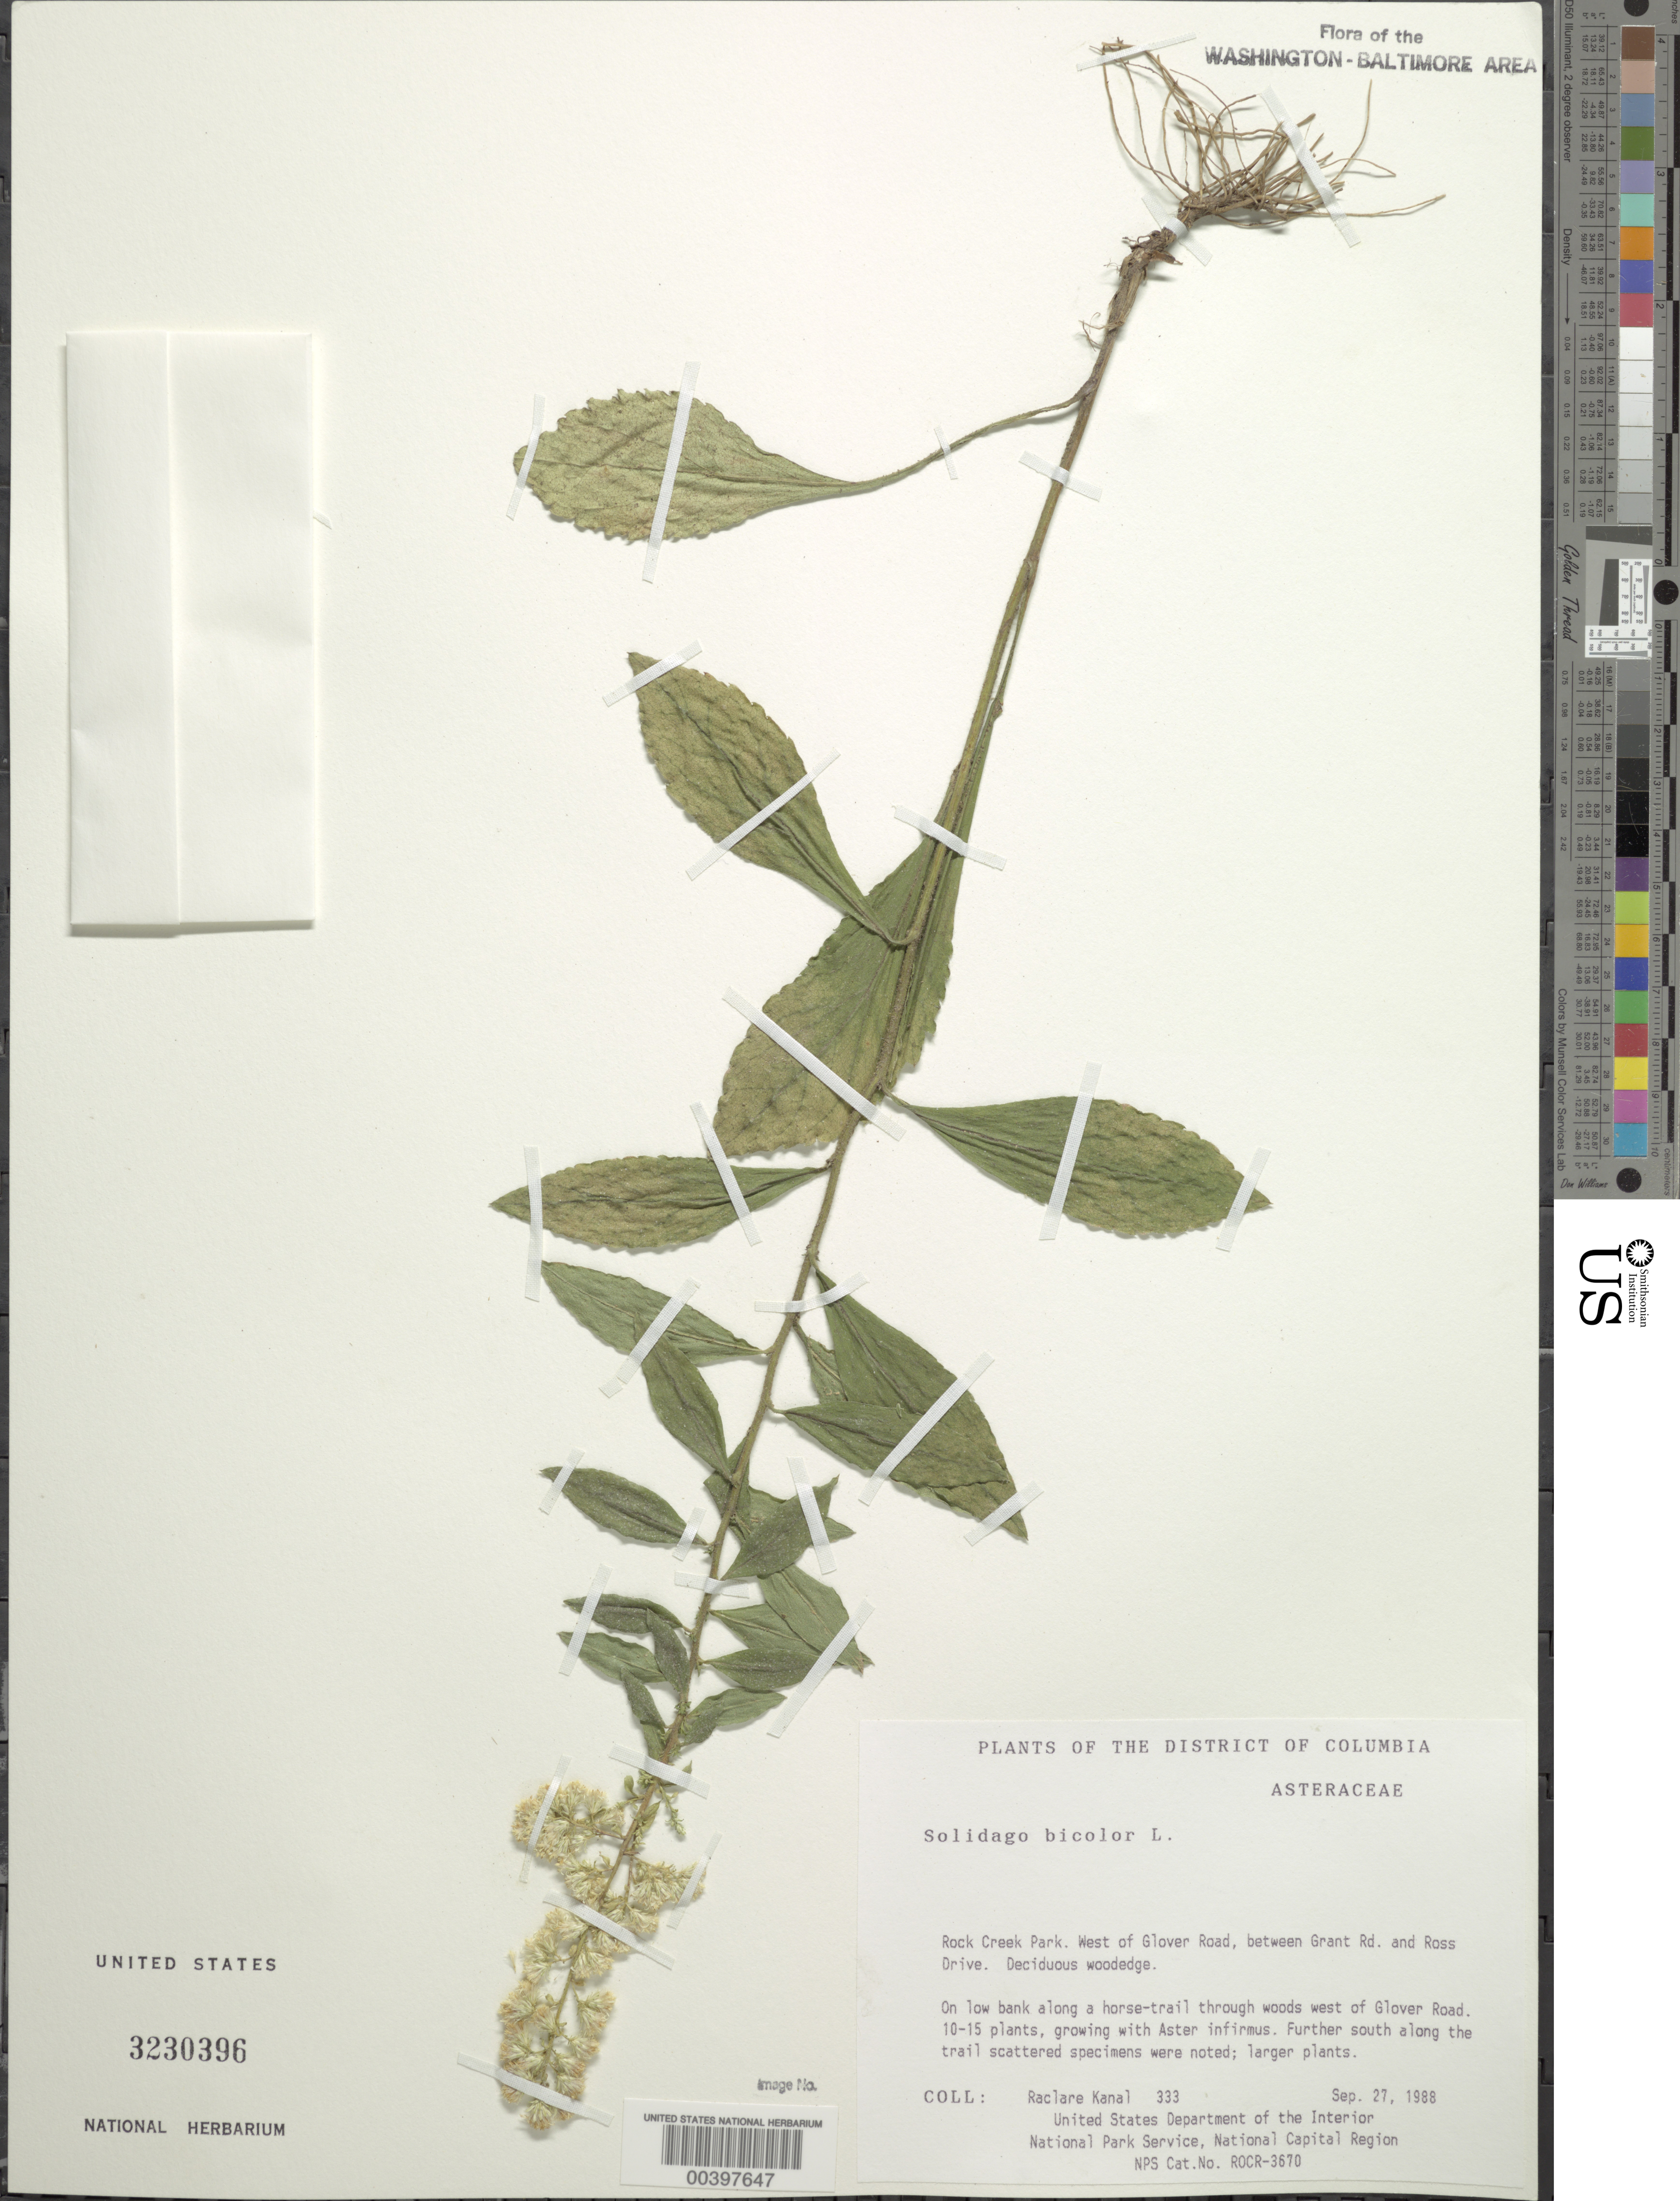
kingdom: Plantae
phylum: Tracheophyta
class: Magnoliopsida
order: Asterales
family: Asteraceae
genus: Solidago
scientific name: Solidago bicolor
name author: L.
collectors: R. Kanal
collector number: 333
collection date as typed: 27 Sep 1988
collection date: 1988-09-27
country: United States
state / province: District of Columbia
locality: Rock Creek Park, W of Glover Road, between Grant Road and Ross Drive Rock Creek Park & vicinity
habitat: Deciduous woodedge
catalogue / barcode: US 3230396